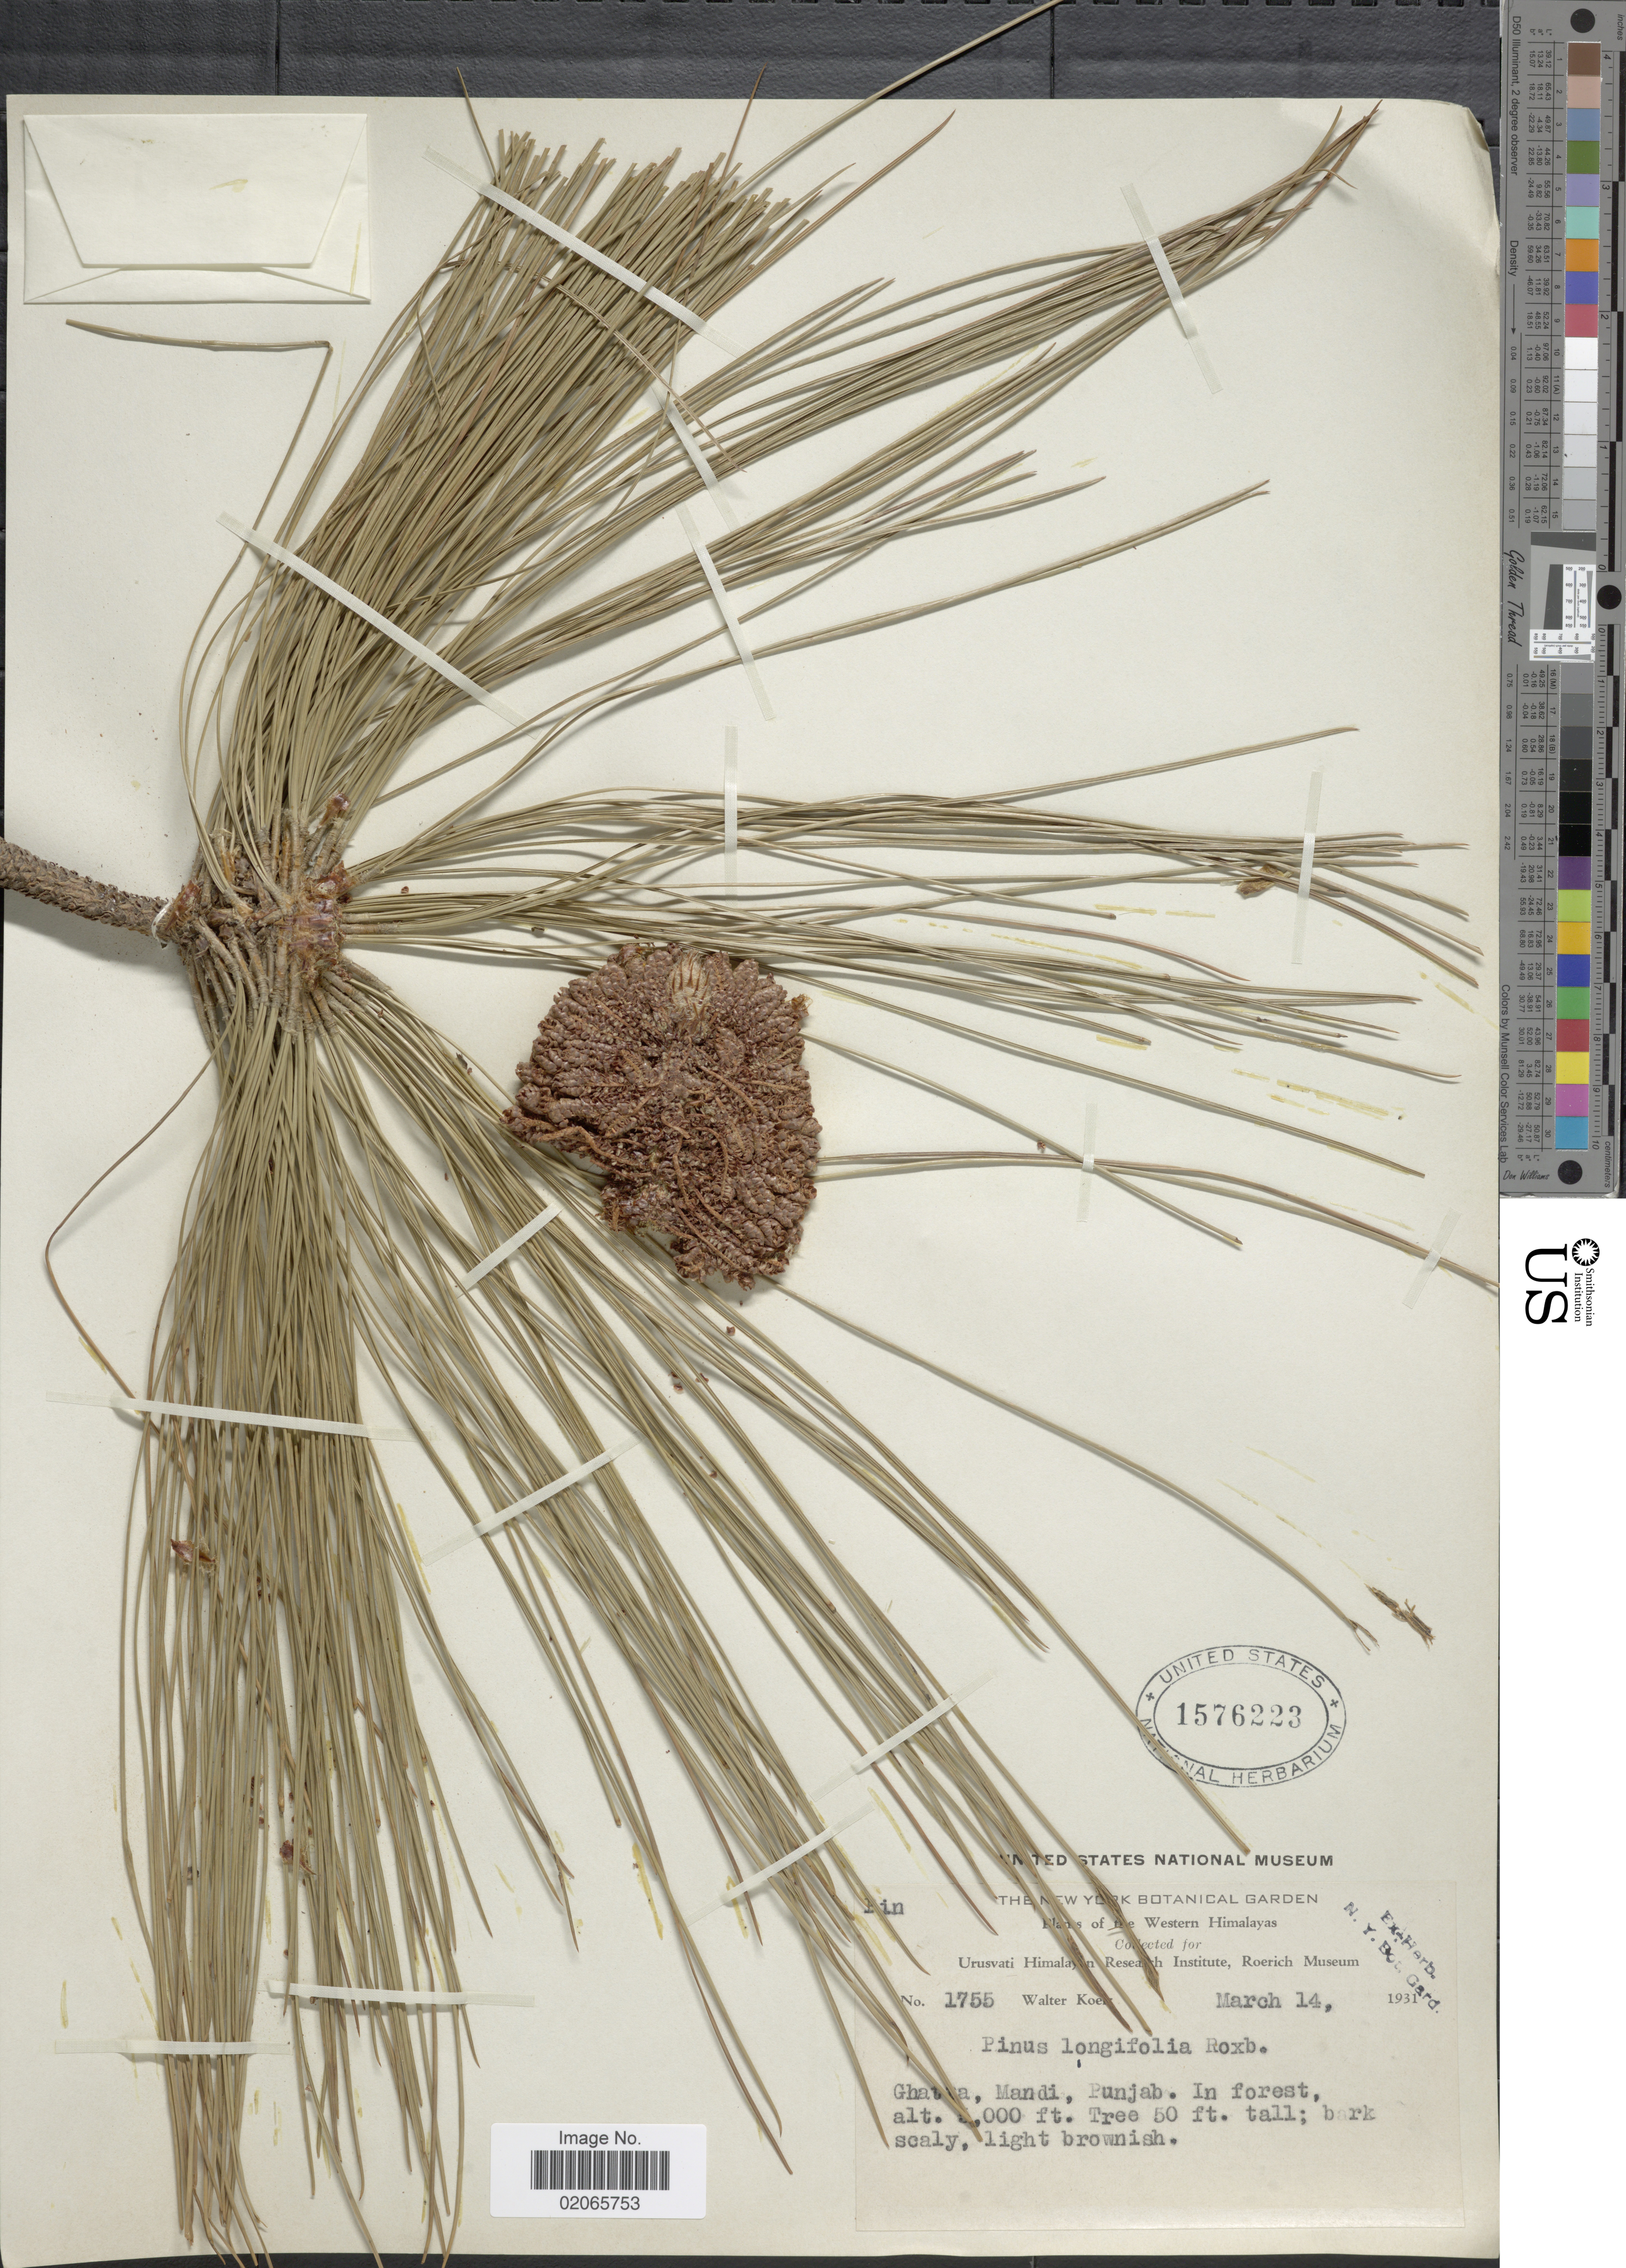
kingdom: Plantae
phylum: Tracheophyta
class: Pinopsida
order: Pinales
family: Pinaceae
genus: Pinus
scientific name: Pinus roxburghii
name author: Sarg.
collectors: W. N. Koelz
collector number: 1755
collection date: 1931-03-14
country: India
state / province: Punjab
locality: The Western Himalayas, Ghatan, Mandi, Punjab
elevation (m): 914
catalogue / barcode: US 1576223